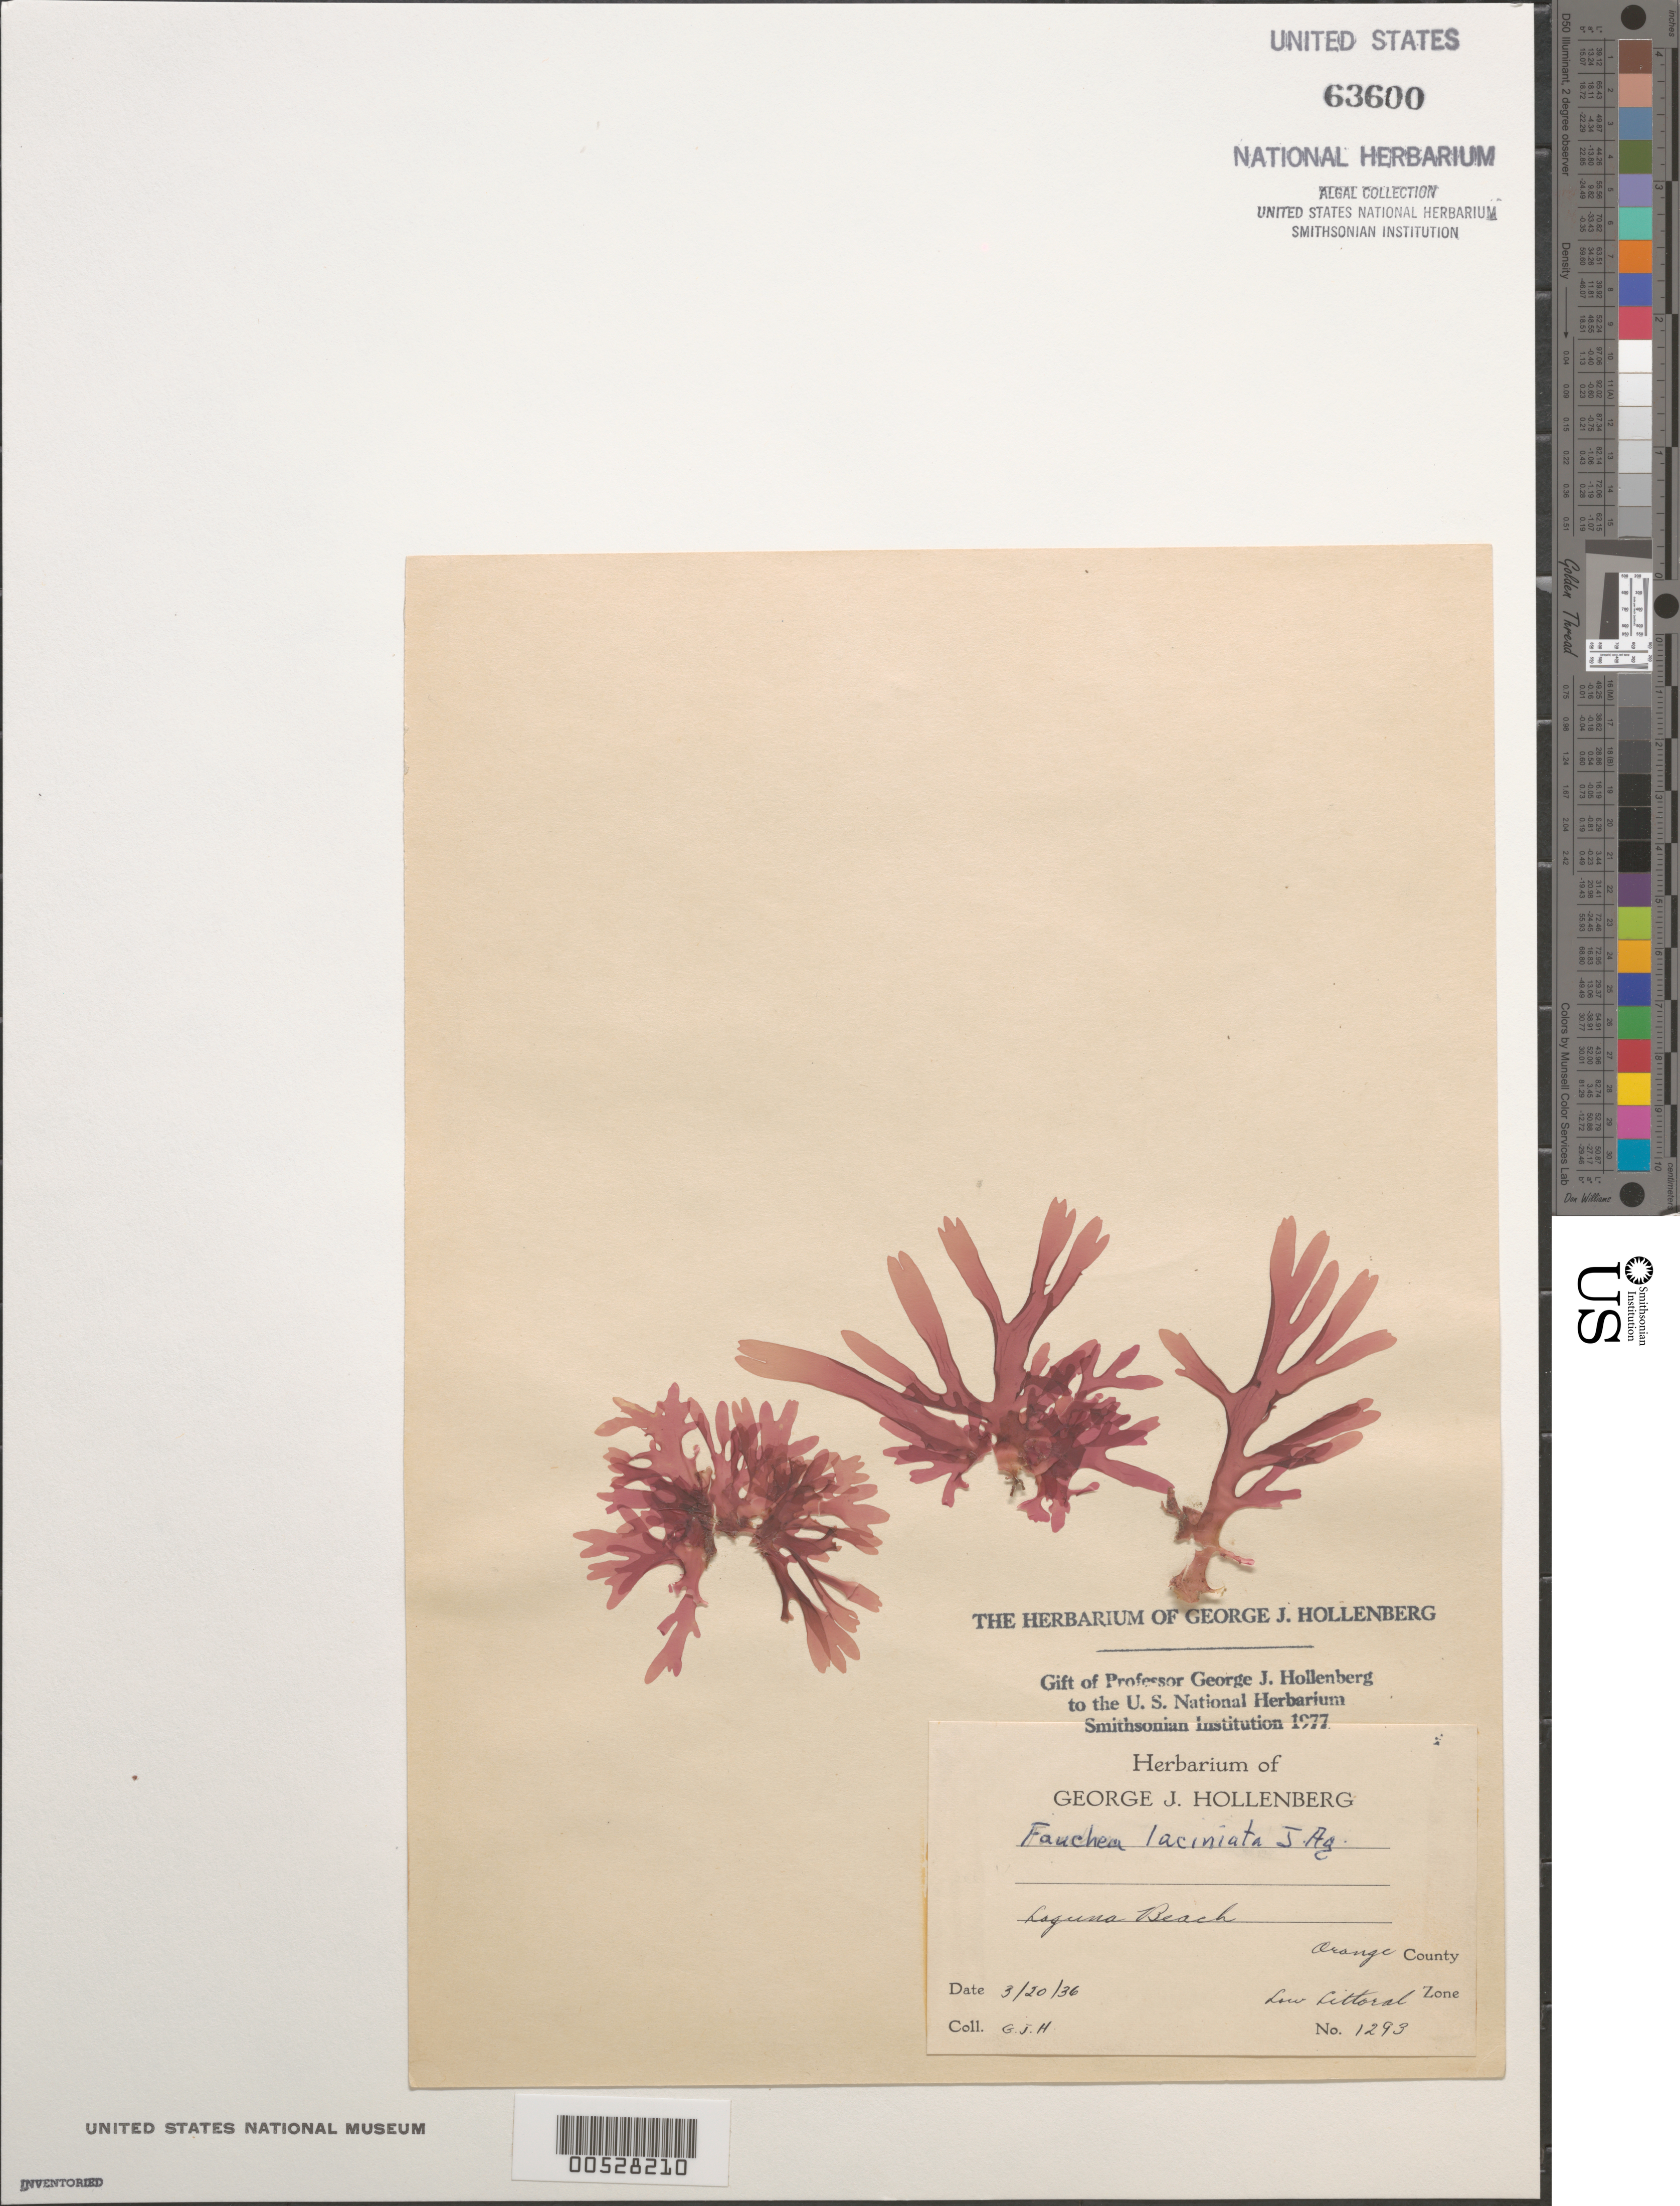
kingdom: Plantae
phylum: Rhodophyta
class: Florideophyceae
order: Rhodymeniales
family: Faucheaceae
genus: Gloiocladia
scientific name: Gloiocladia laciniata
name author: (J. Agardh) Rodríguez-Prieto & N. Sánchez in Rodríguez-Prieto et al.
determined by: Algae name updating Project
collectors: G. Hollenberg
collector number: GJH 1293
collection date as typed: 20 Mar 1936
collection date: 1936-03-20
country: United States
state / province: California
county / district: Orange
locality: Laguna Beach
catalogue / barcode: US 63600